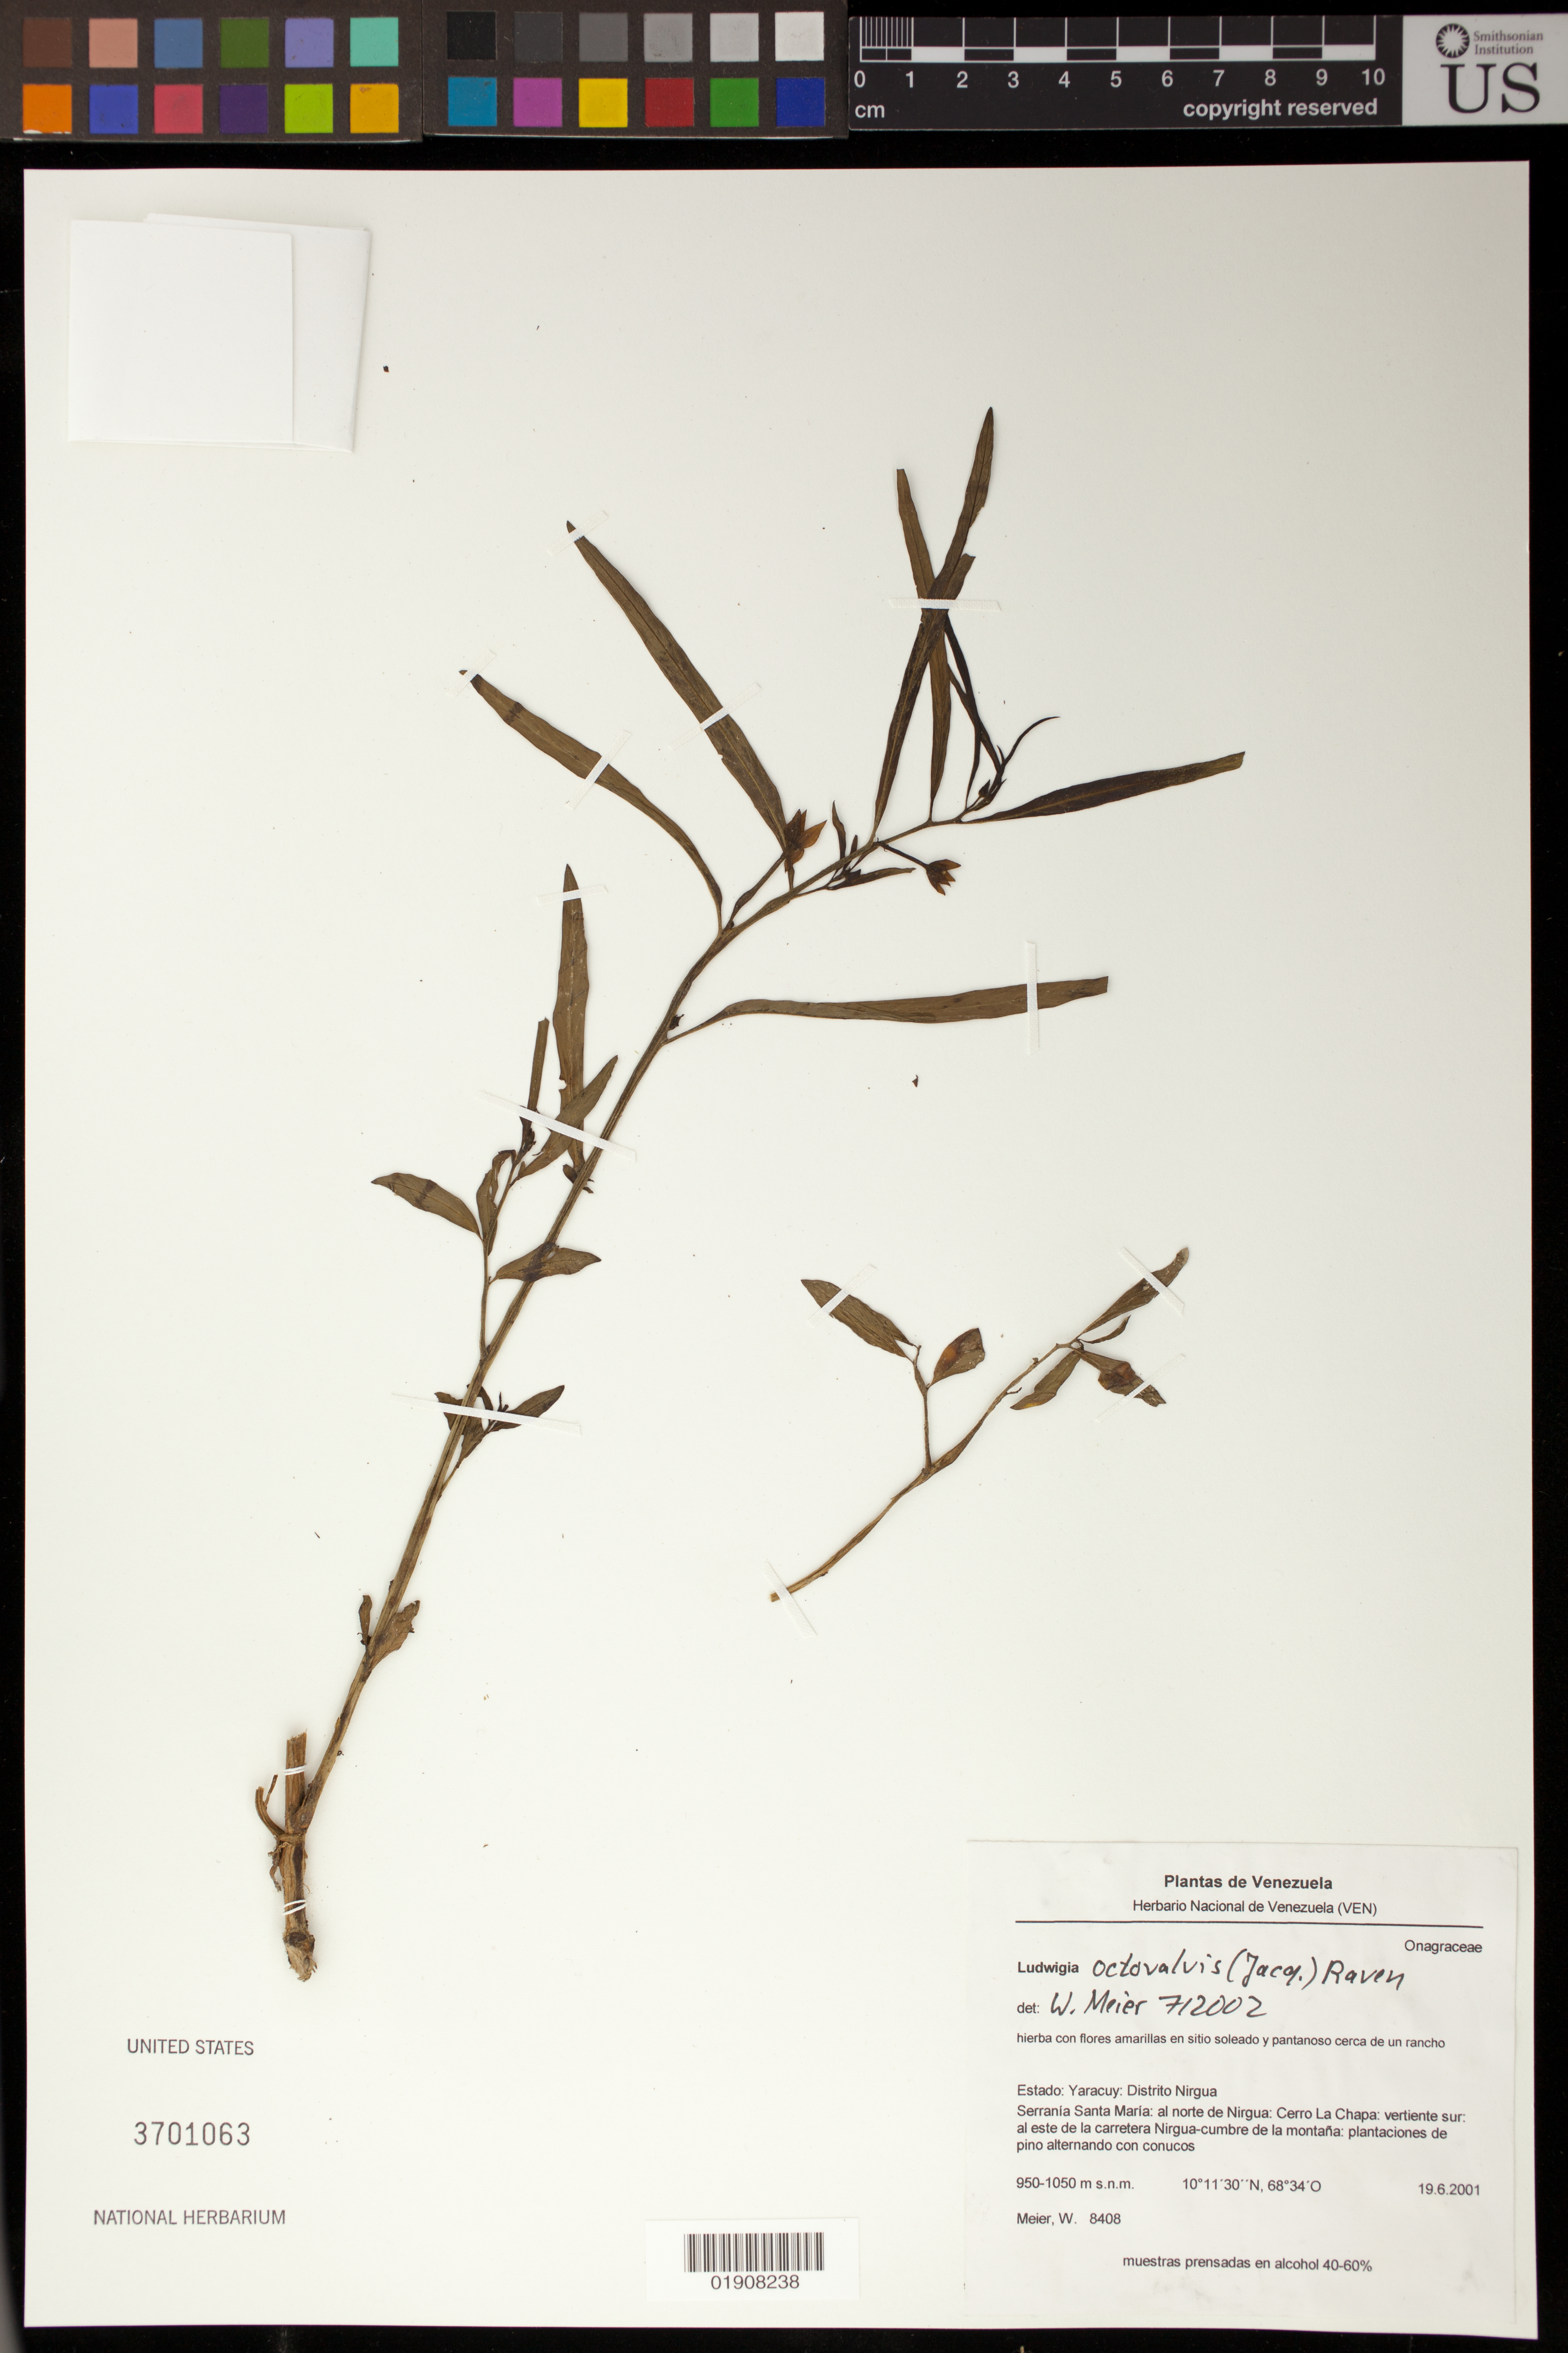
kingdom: Plantae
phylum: Tracheophyta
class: Magnoliopsida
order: Myrtales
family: Onagraceae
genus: Ludwigia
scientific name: Ludwigia octovalvis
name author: (Jacq.) P.H. Raven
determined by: Meier, Winfried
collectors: W. Meier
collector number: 8408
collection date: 2001-06-19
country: Venezuela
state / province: Yaracuy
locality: Estado: Yaracuy: Distrito Nirgua. Serrania Santa Maria: al norte de Nirgua: Cerro La Chapa: vertiente sur: al este de la carretera Nirgua-cumbre de la montaña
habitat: plantaciones de pino alternando con conucos.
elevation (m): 950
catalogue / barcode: US 3701063